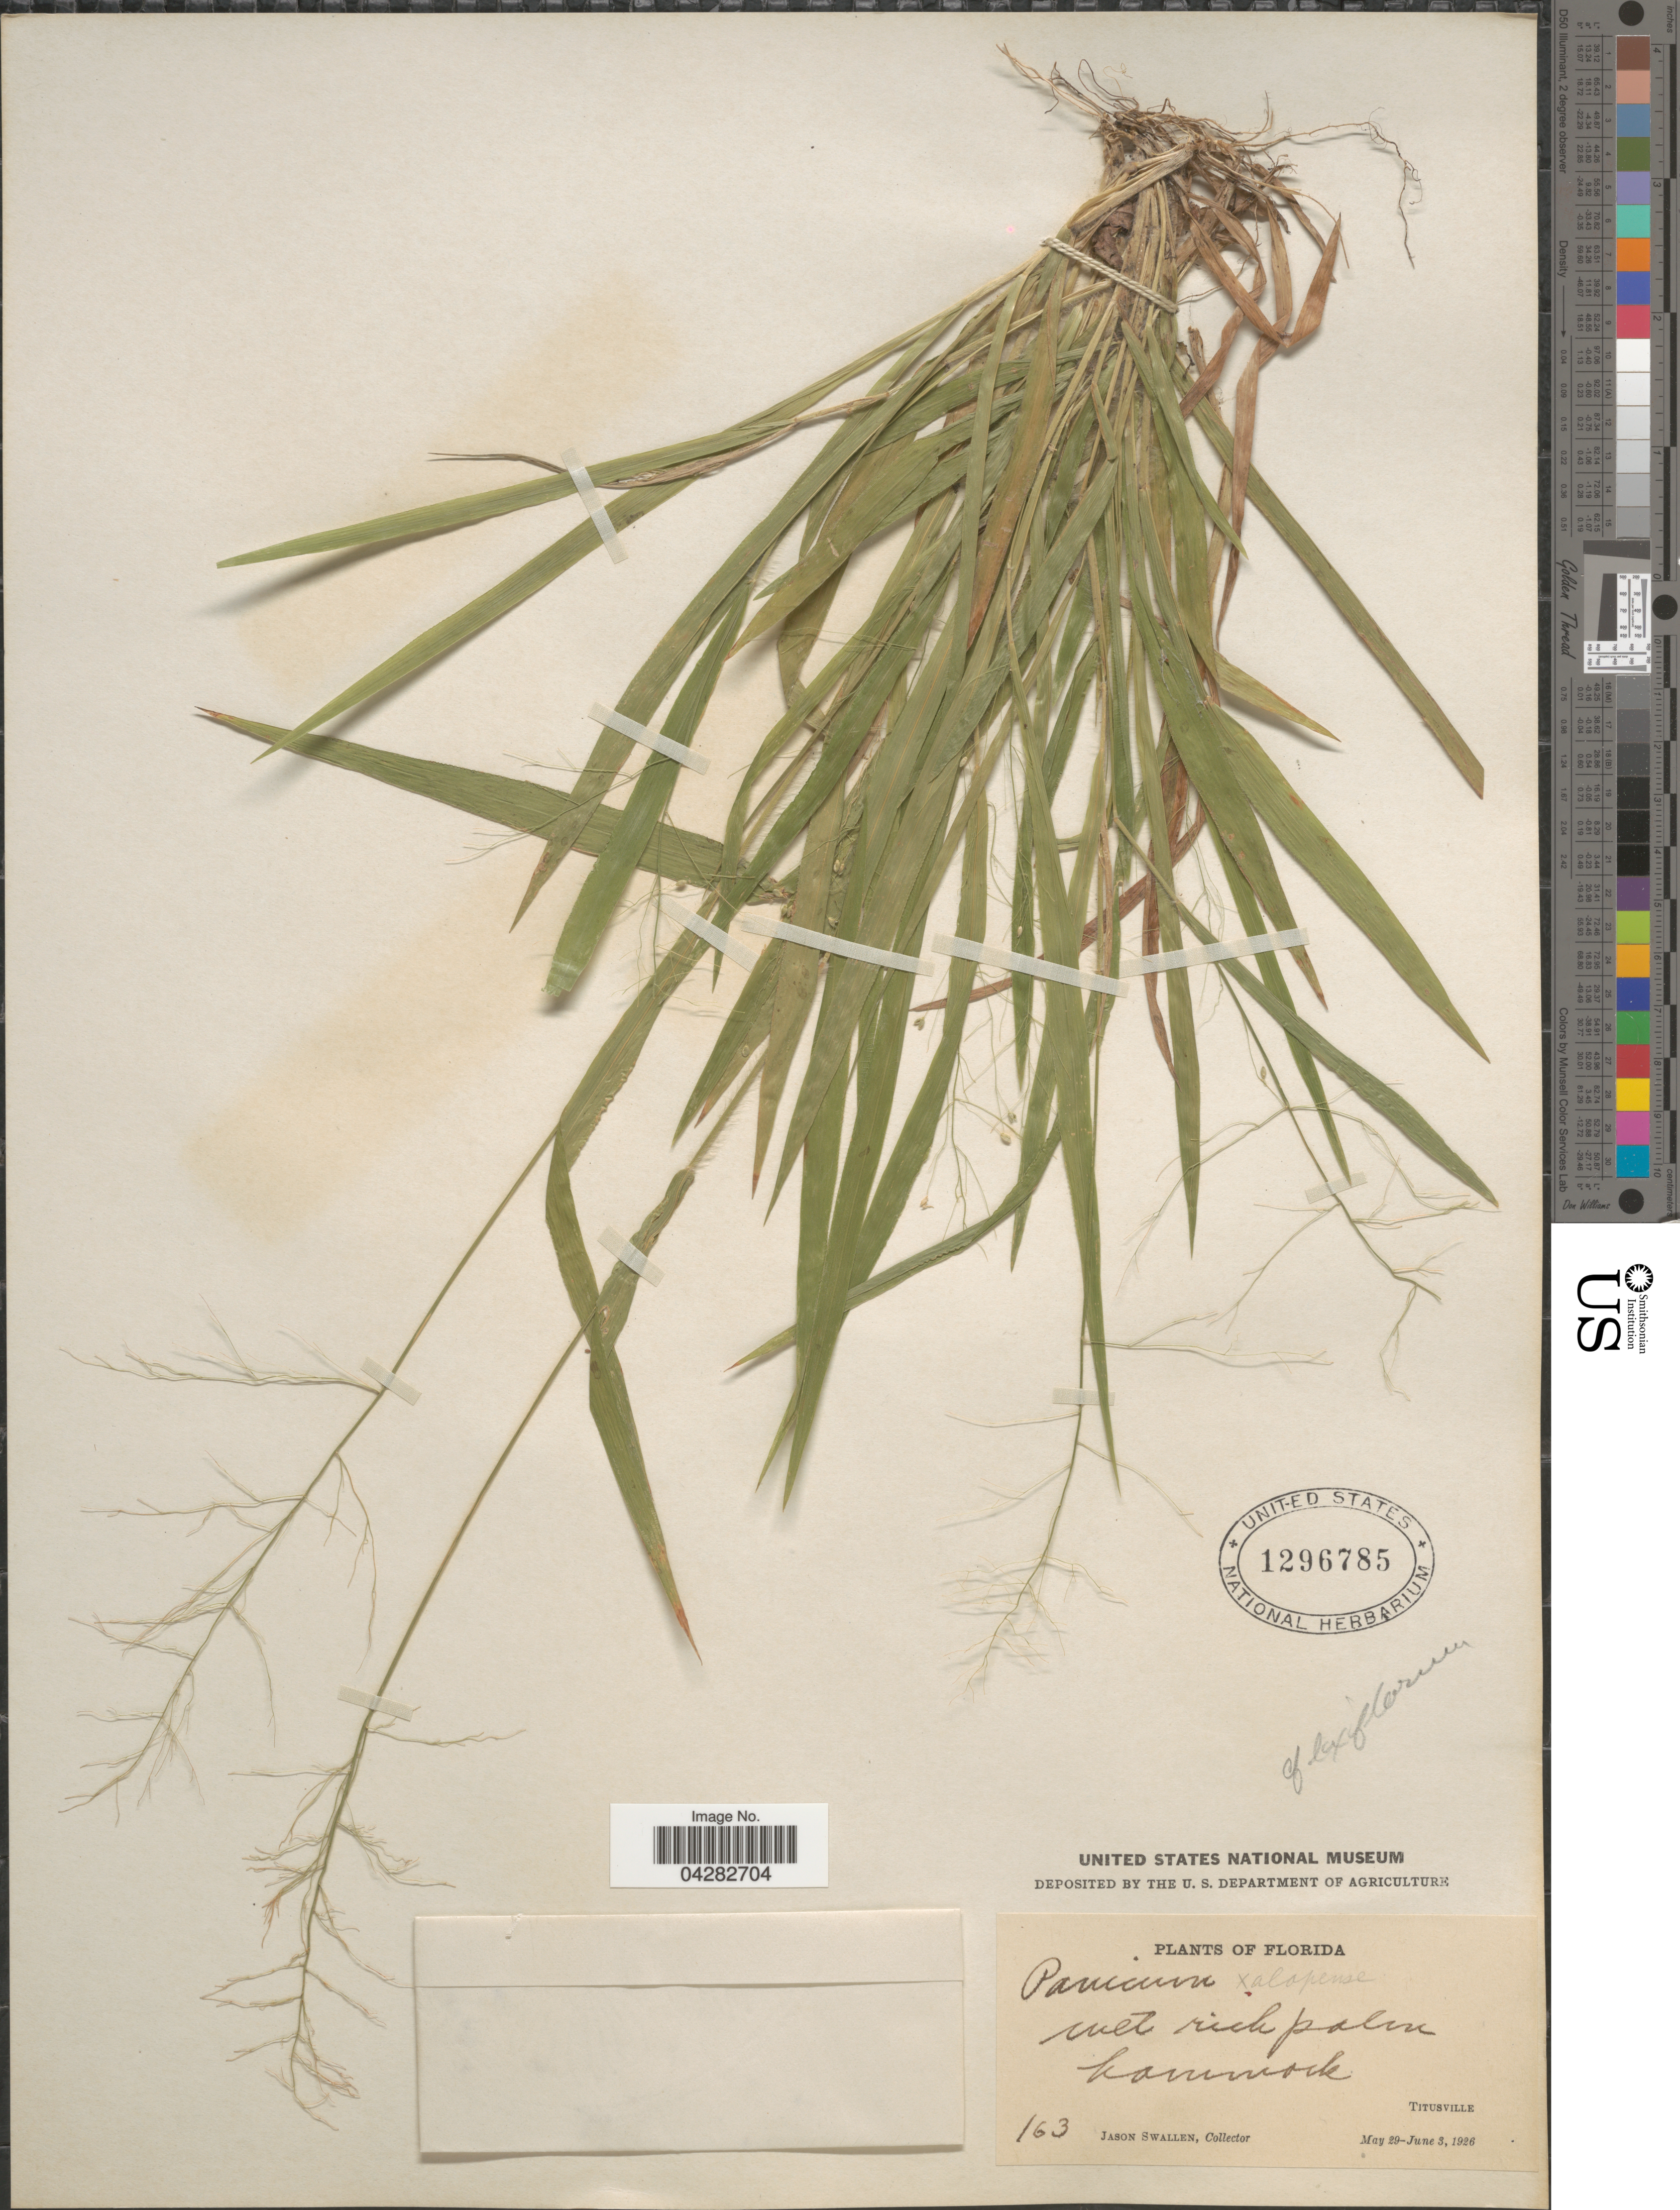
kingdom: Plantae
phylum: Tracheophyta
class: Liliopsida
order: Poales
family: Poaceae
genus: Dichanthelium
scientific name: Dichanthelium laxiflorum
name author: (Lam.) Gould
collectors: J. R. Swallen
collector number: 163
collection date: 1926-05-29/1926-06-03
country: United States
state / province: Florida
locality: Titusville.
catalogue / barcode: US 1296785